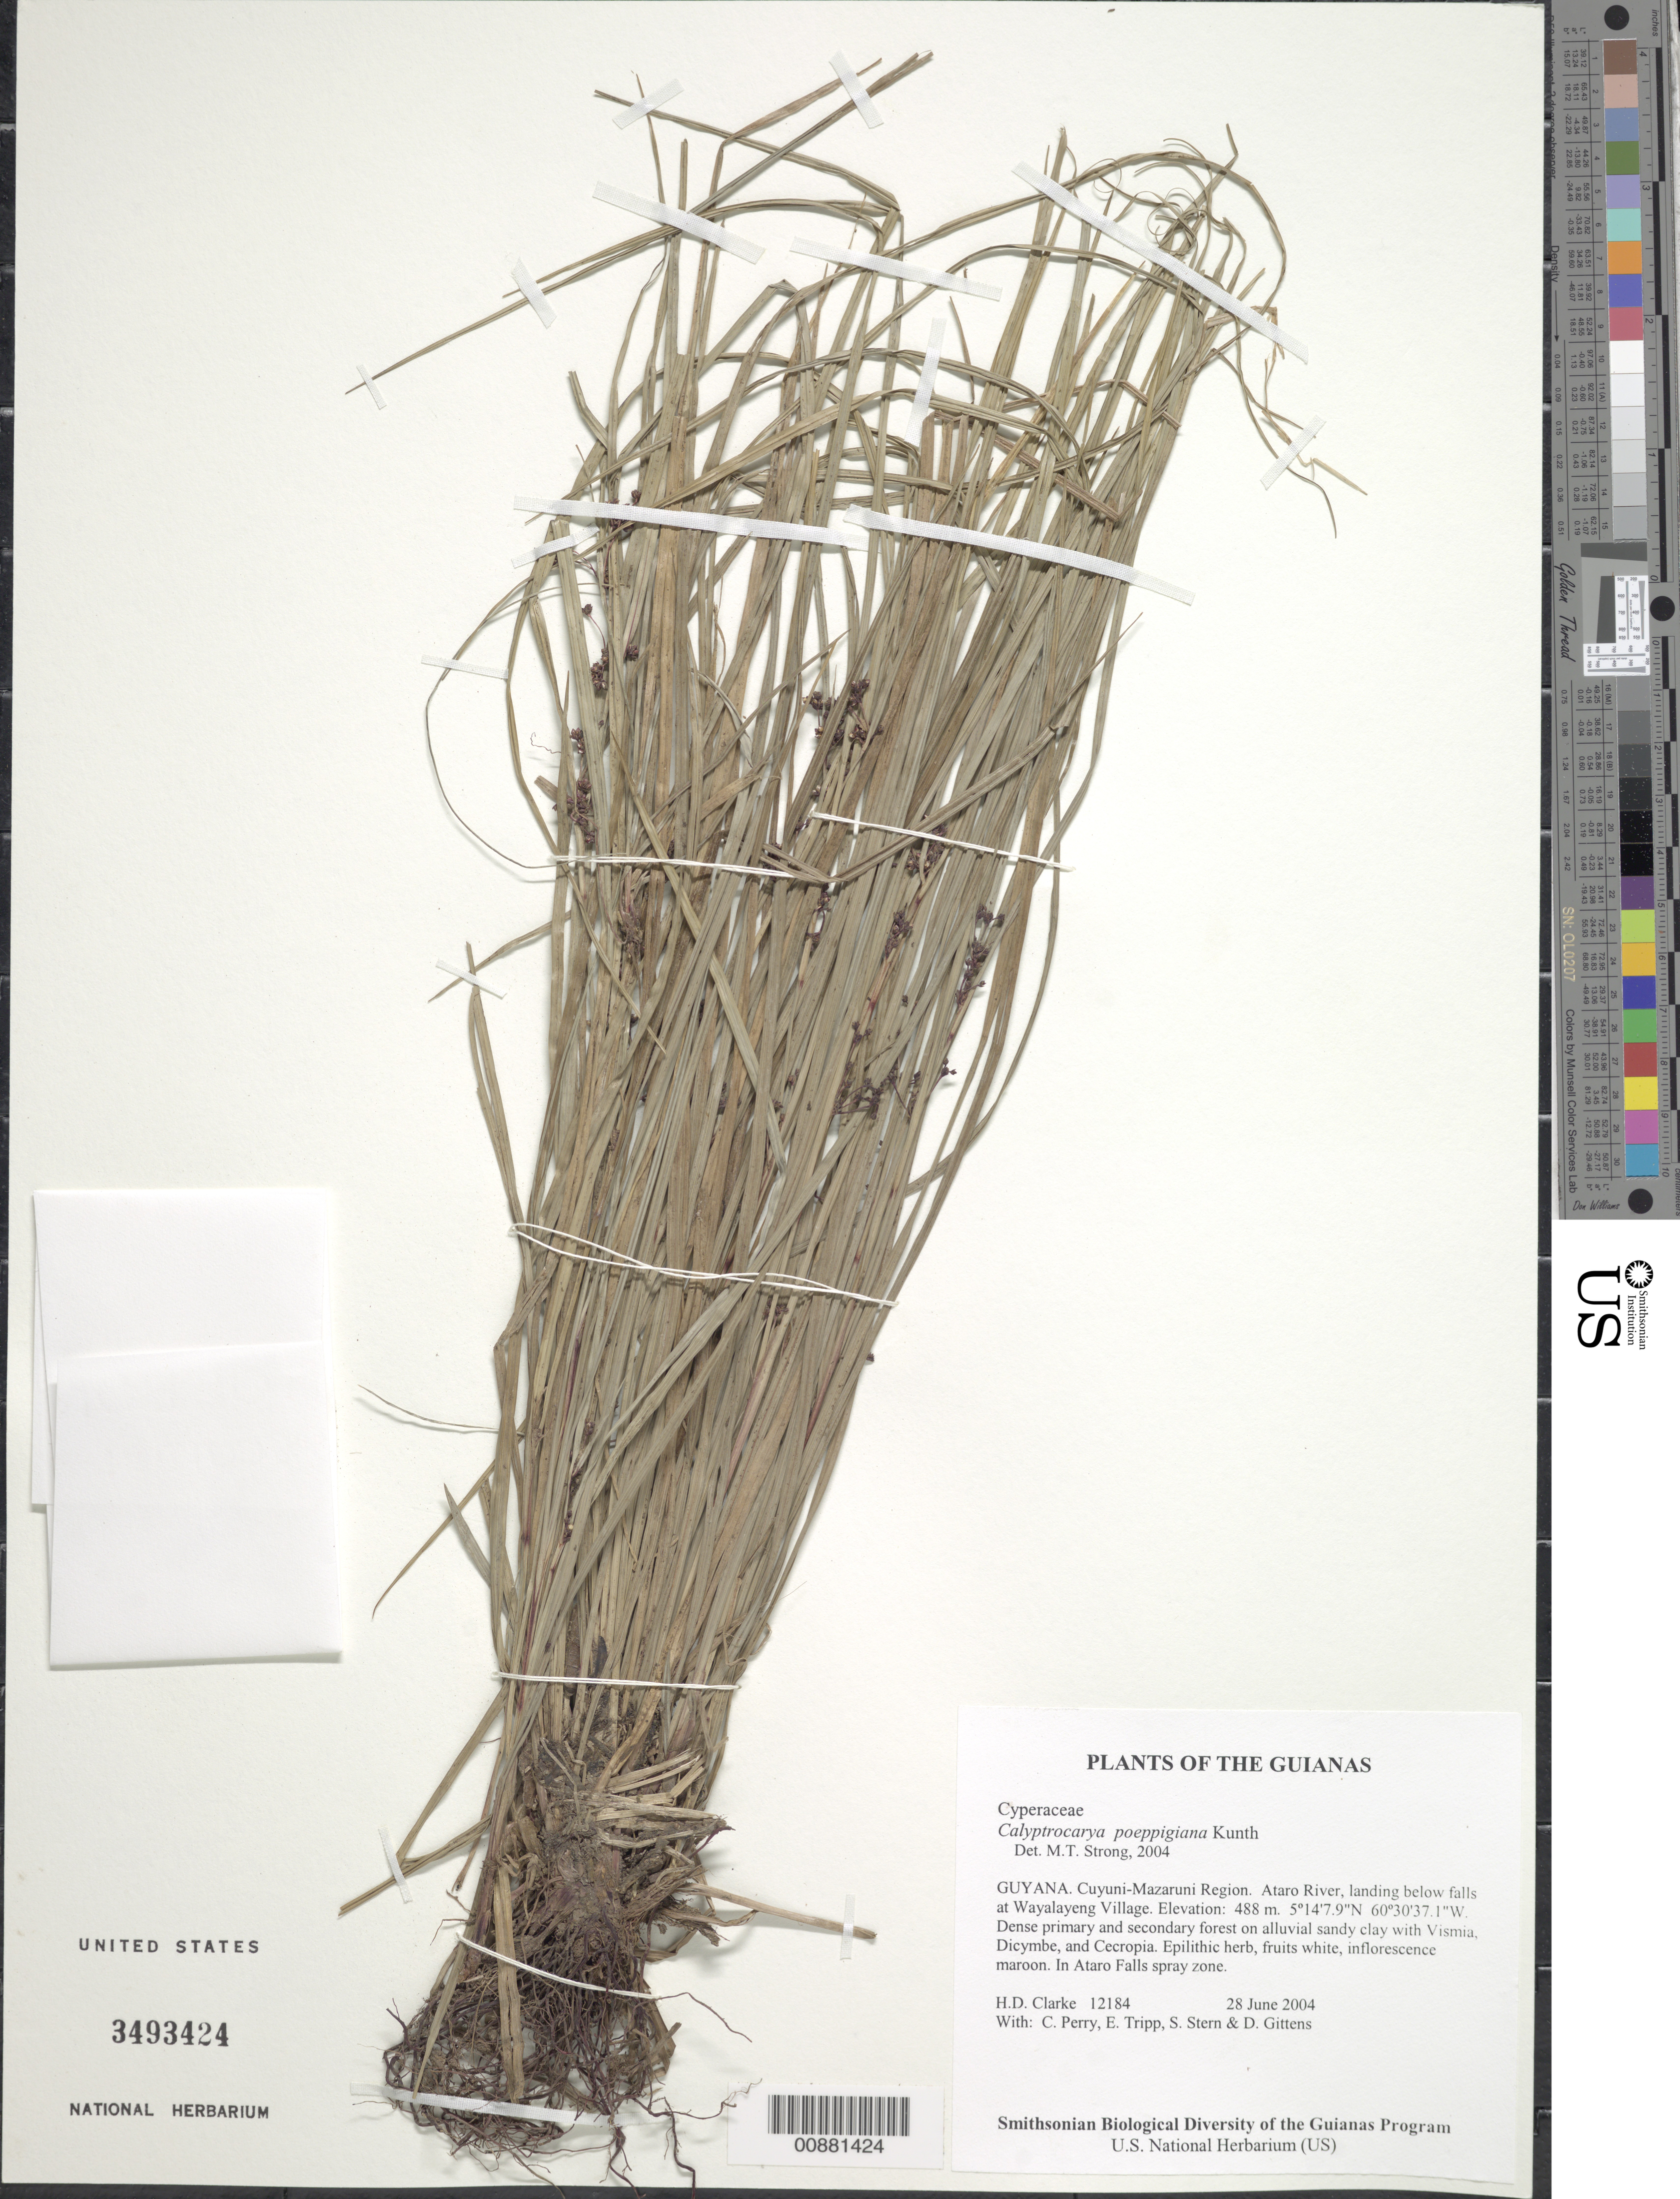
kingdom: Plantae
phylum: Tracheophyta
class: Liliopsida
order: Poales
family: Cyperaceae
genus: Calyptrocarya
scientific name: Calyptrocarya poeppigiana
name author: Kunth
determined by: Strong, M. T., (US), Smithsonian Institution - National Museum of Natural History (UNITED STATES)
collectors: H. D. Clarke, C. Perry, E. Tripp, S. R. Stern & D. Gittens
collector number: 12184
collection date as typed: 28 June 2004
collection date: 2004-06-28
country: Guyana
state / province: Cuyuni-Mazaruni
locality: Ataro River, landing below falls at Wayalayeng Village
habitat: Dense primary and secondary forest on alluvial sandy clay with Vismia, Dicymbe, and Cecropia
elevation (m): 488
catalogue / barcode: US 3493424